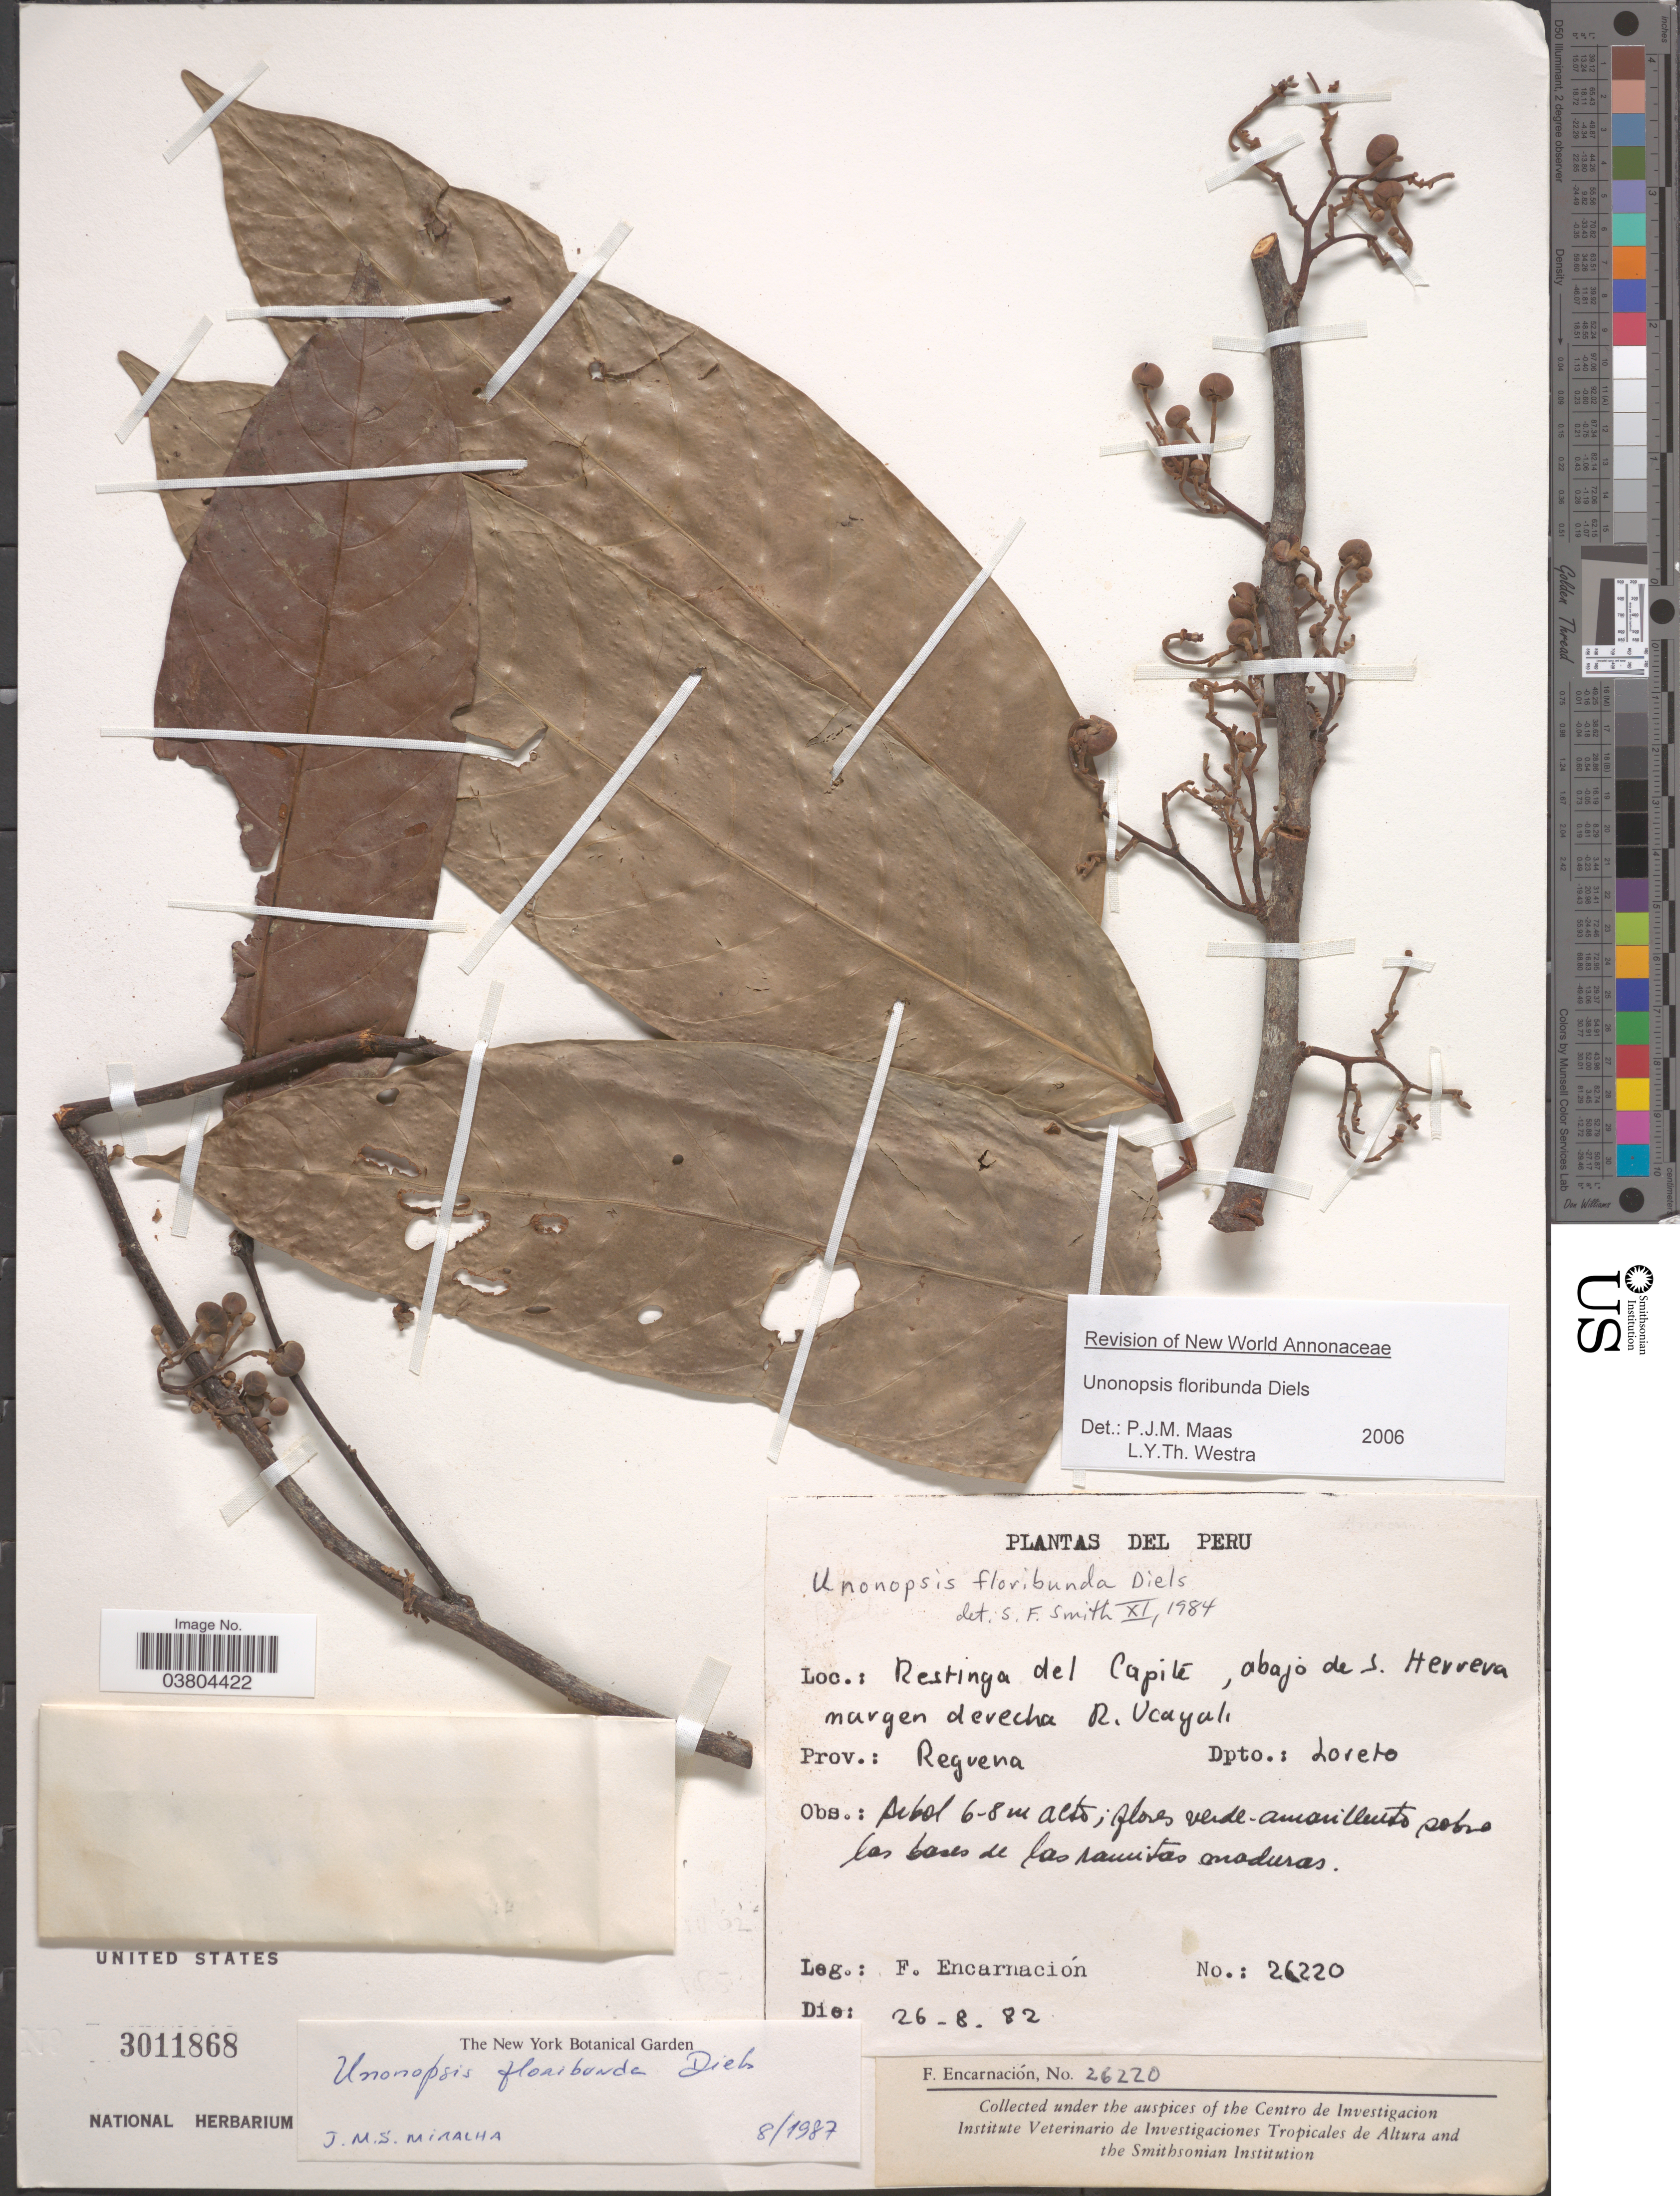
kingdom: Plantae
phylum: Tracheophyta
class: Magnoliopsida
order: Magnoliales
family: Annonaceae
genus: Unonopsis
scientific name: Unonopsis floribunda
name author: Diels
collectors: F. Encarnación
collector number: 26220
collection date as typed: Transcribed d/m/y: 26/8/82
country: Peru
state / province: Loreto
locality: Restinga del Capite, abajo de S. Herrera margen derecha R. Ucayali. Prov.: Requena. Dpto.: Loreto.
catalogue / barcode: US 3011868